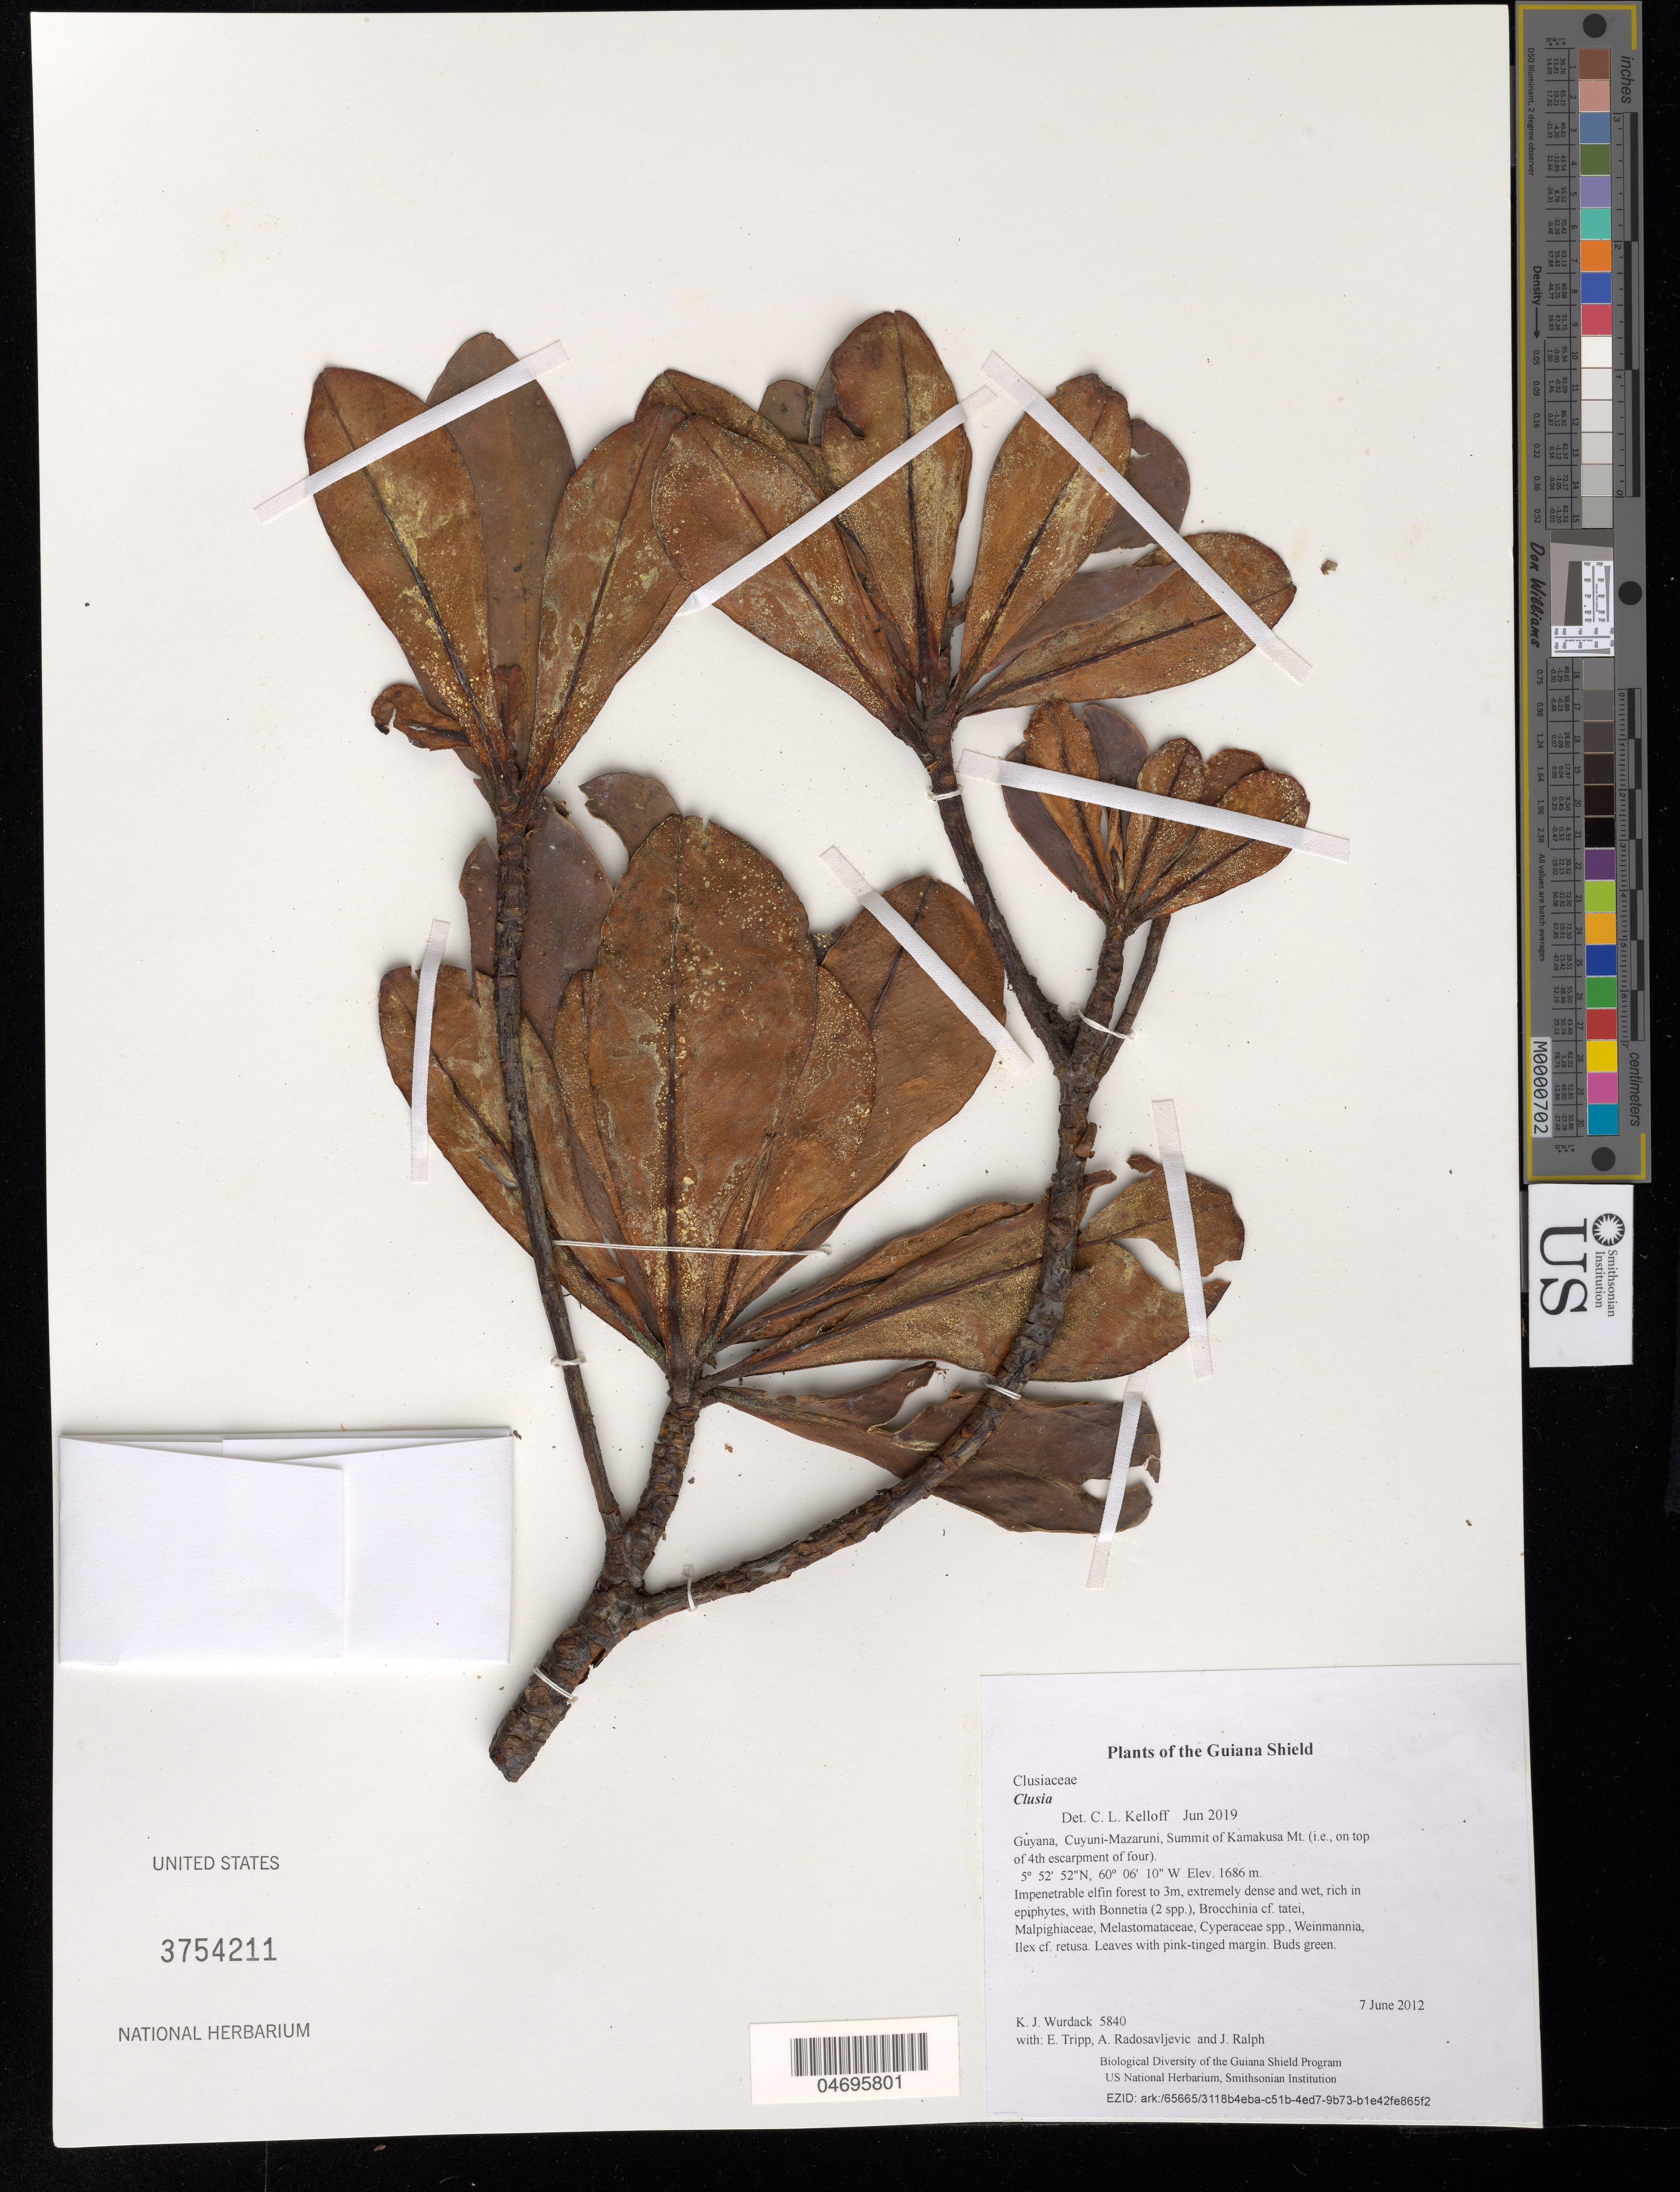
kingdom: Plantae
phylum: Tracheophyta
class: Magnoliopsida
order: Malpighiales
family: Bonnetiaceae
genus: Bonnetia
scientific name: Bonnetia paniculata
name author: Spruce ex Benth.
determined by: Barbosa-Silva, R. G.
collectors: K. Wurdack, E. Tripp, A. Radosavljevic & J. Ralph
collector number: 5840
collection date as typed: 7 June 2012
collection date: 2012-06-07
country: Guyana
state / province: Cuyuni-Mazaruni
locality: Summit of Kamakusa Mt. (i.e., on top of 4th escarpment of four)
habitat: Impenetrable elfin forest to 3m, extremely dense and wet, rich in epiphytes, with Bonnetia (2 spp.), Brocchinia cf. tatei, Malpighiaceae, Melastomataceae, Cyperaceae spp., Weinmannia, Ilex cf. retusa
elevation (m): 1686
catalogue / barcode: US 3754211